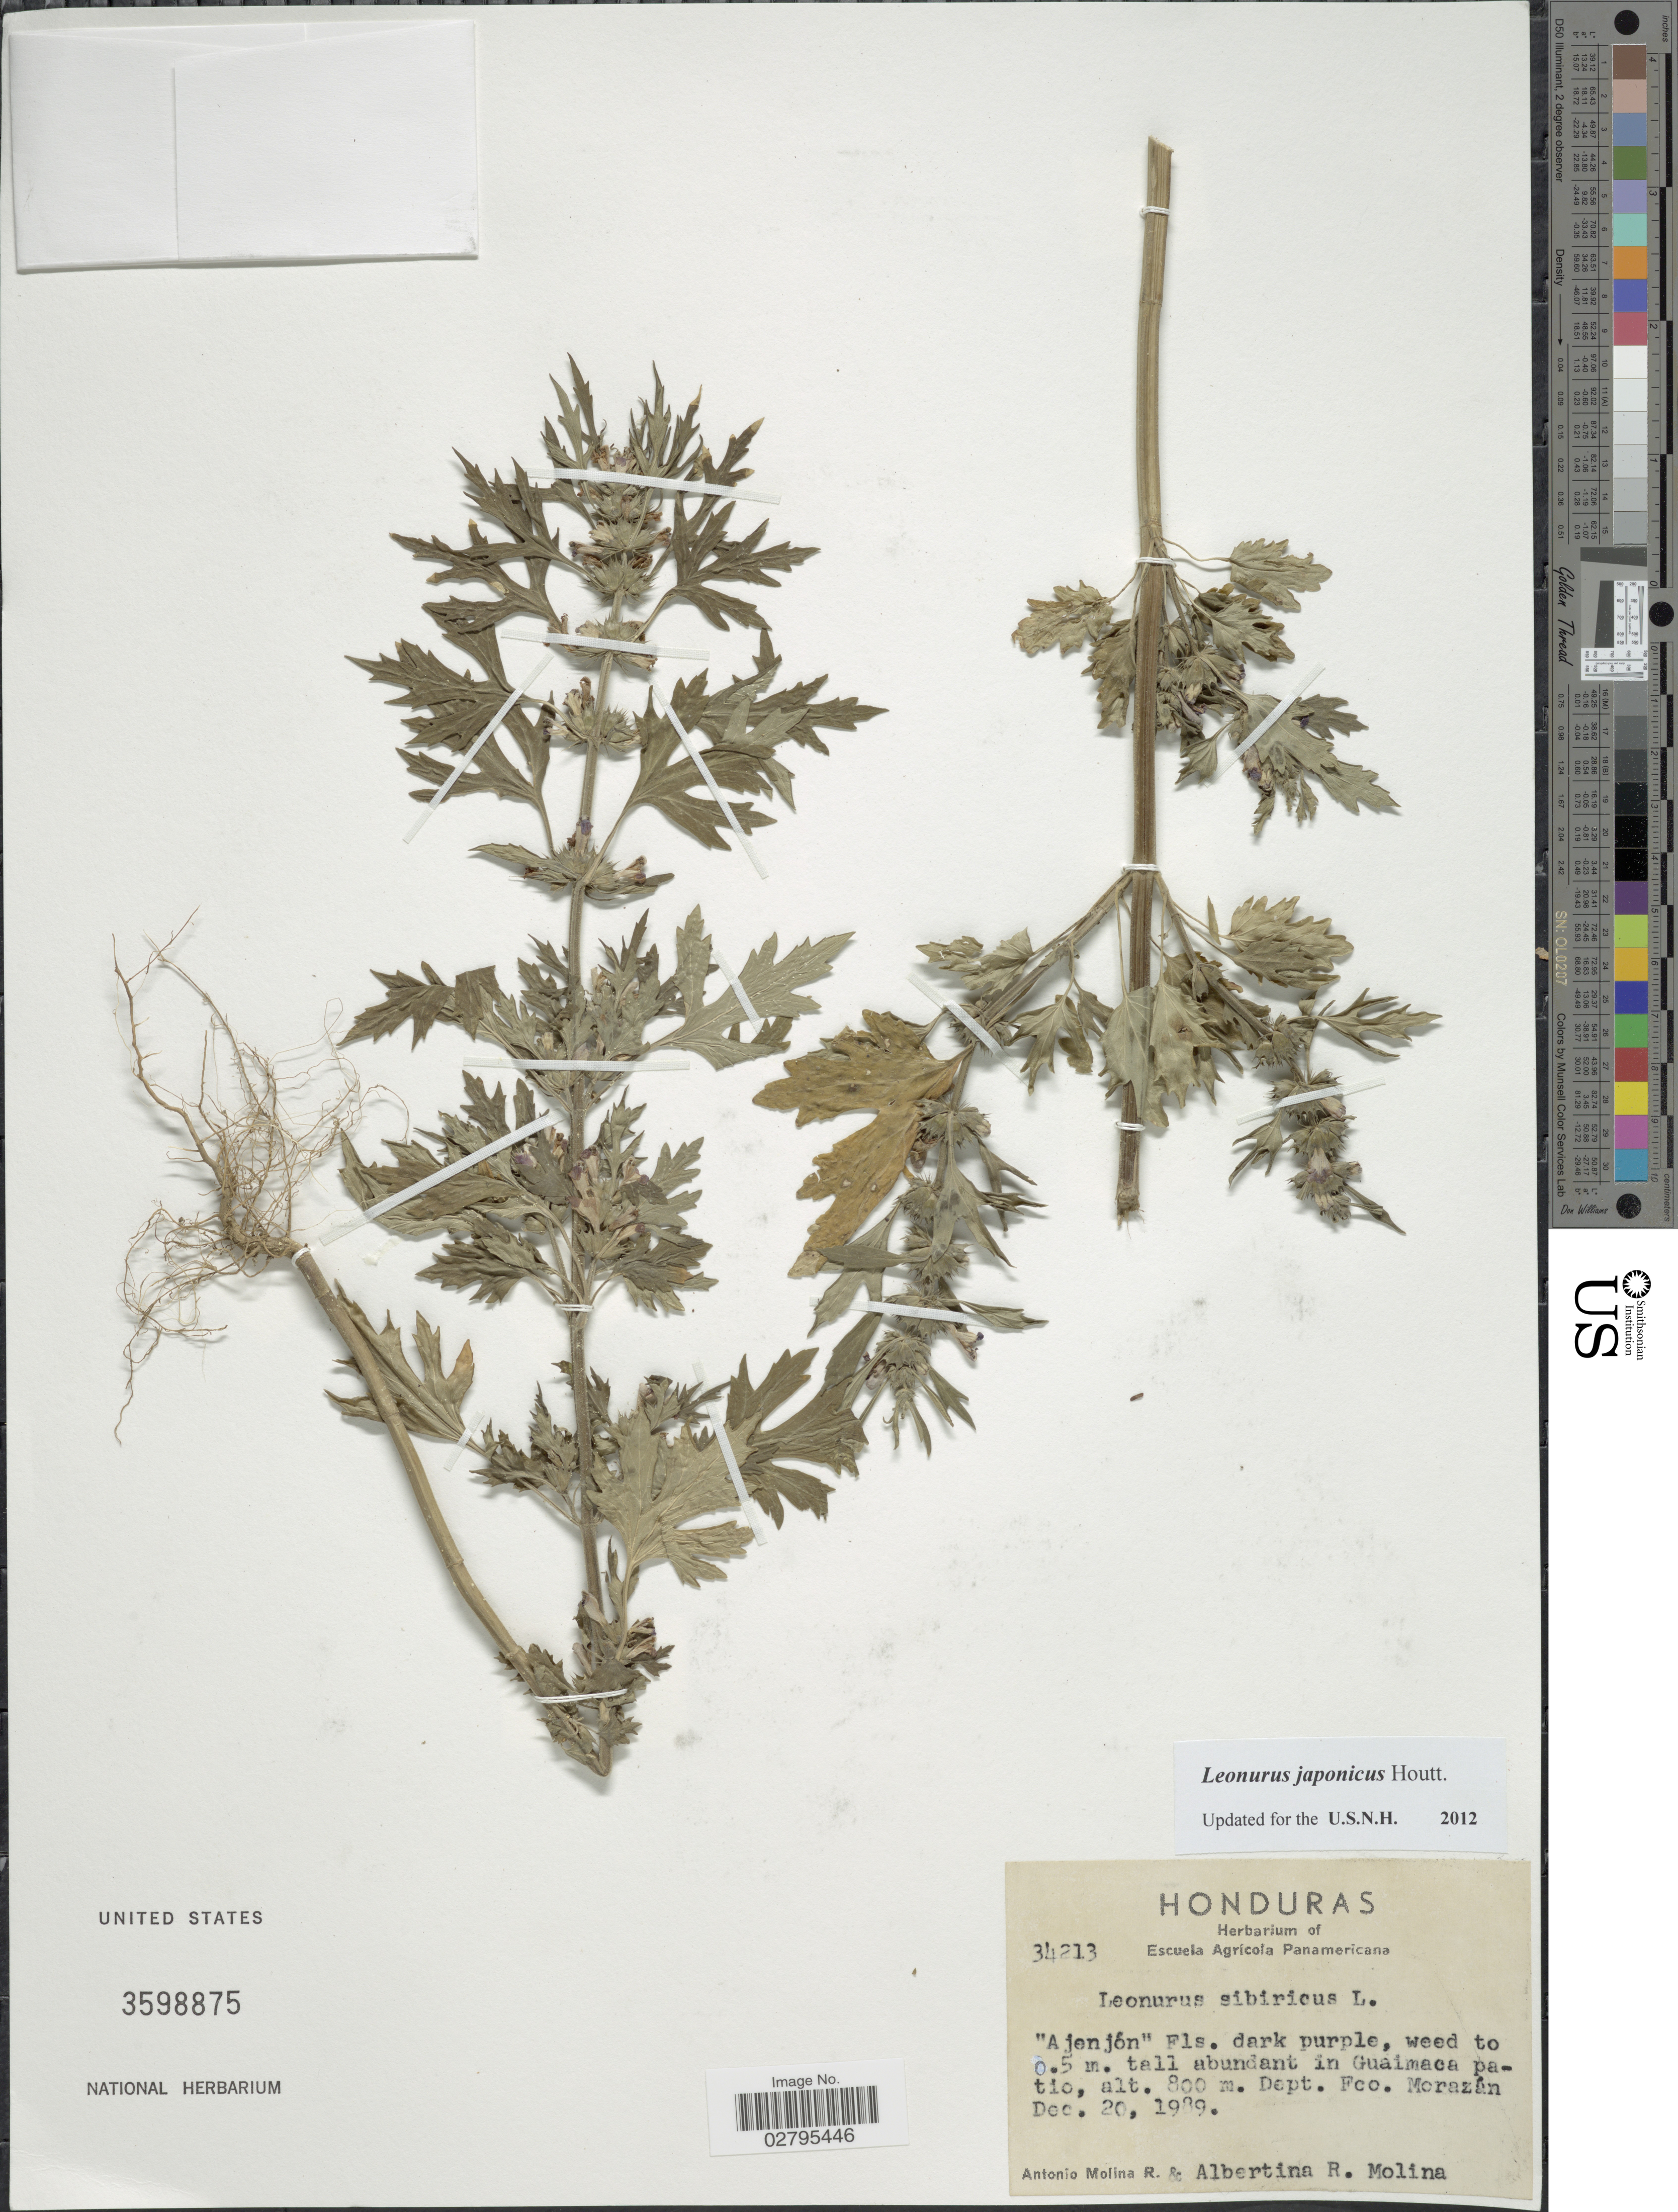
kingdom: Plantae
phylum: Tracheophyta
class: Magnoliopsida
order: Lamiales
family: Lamiaceae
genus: Leonurus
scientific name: Leonurus japonicus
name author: Houtt.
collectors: A. Molina R. & A. R. Molina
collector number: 34213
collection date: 1989-12-20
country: Honduras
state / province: Fco. Morazán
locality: Dept. Fco. Morazán.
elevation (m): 800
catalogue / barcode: US 3598875